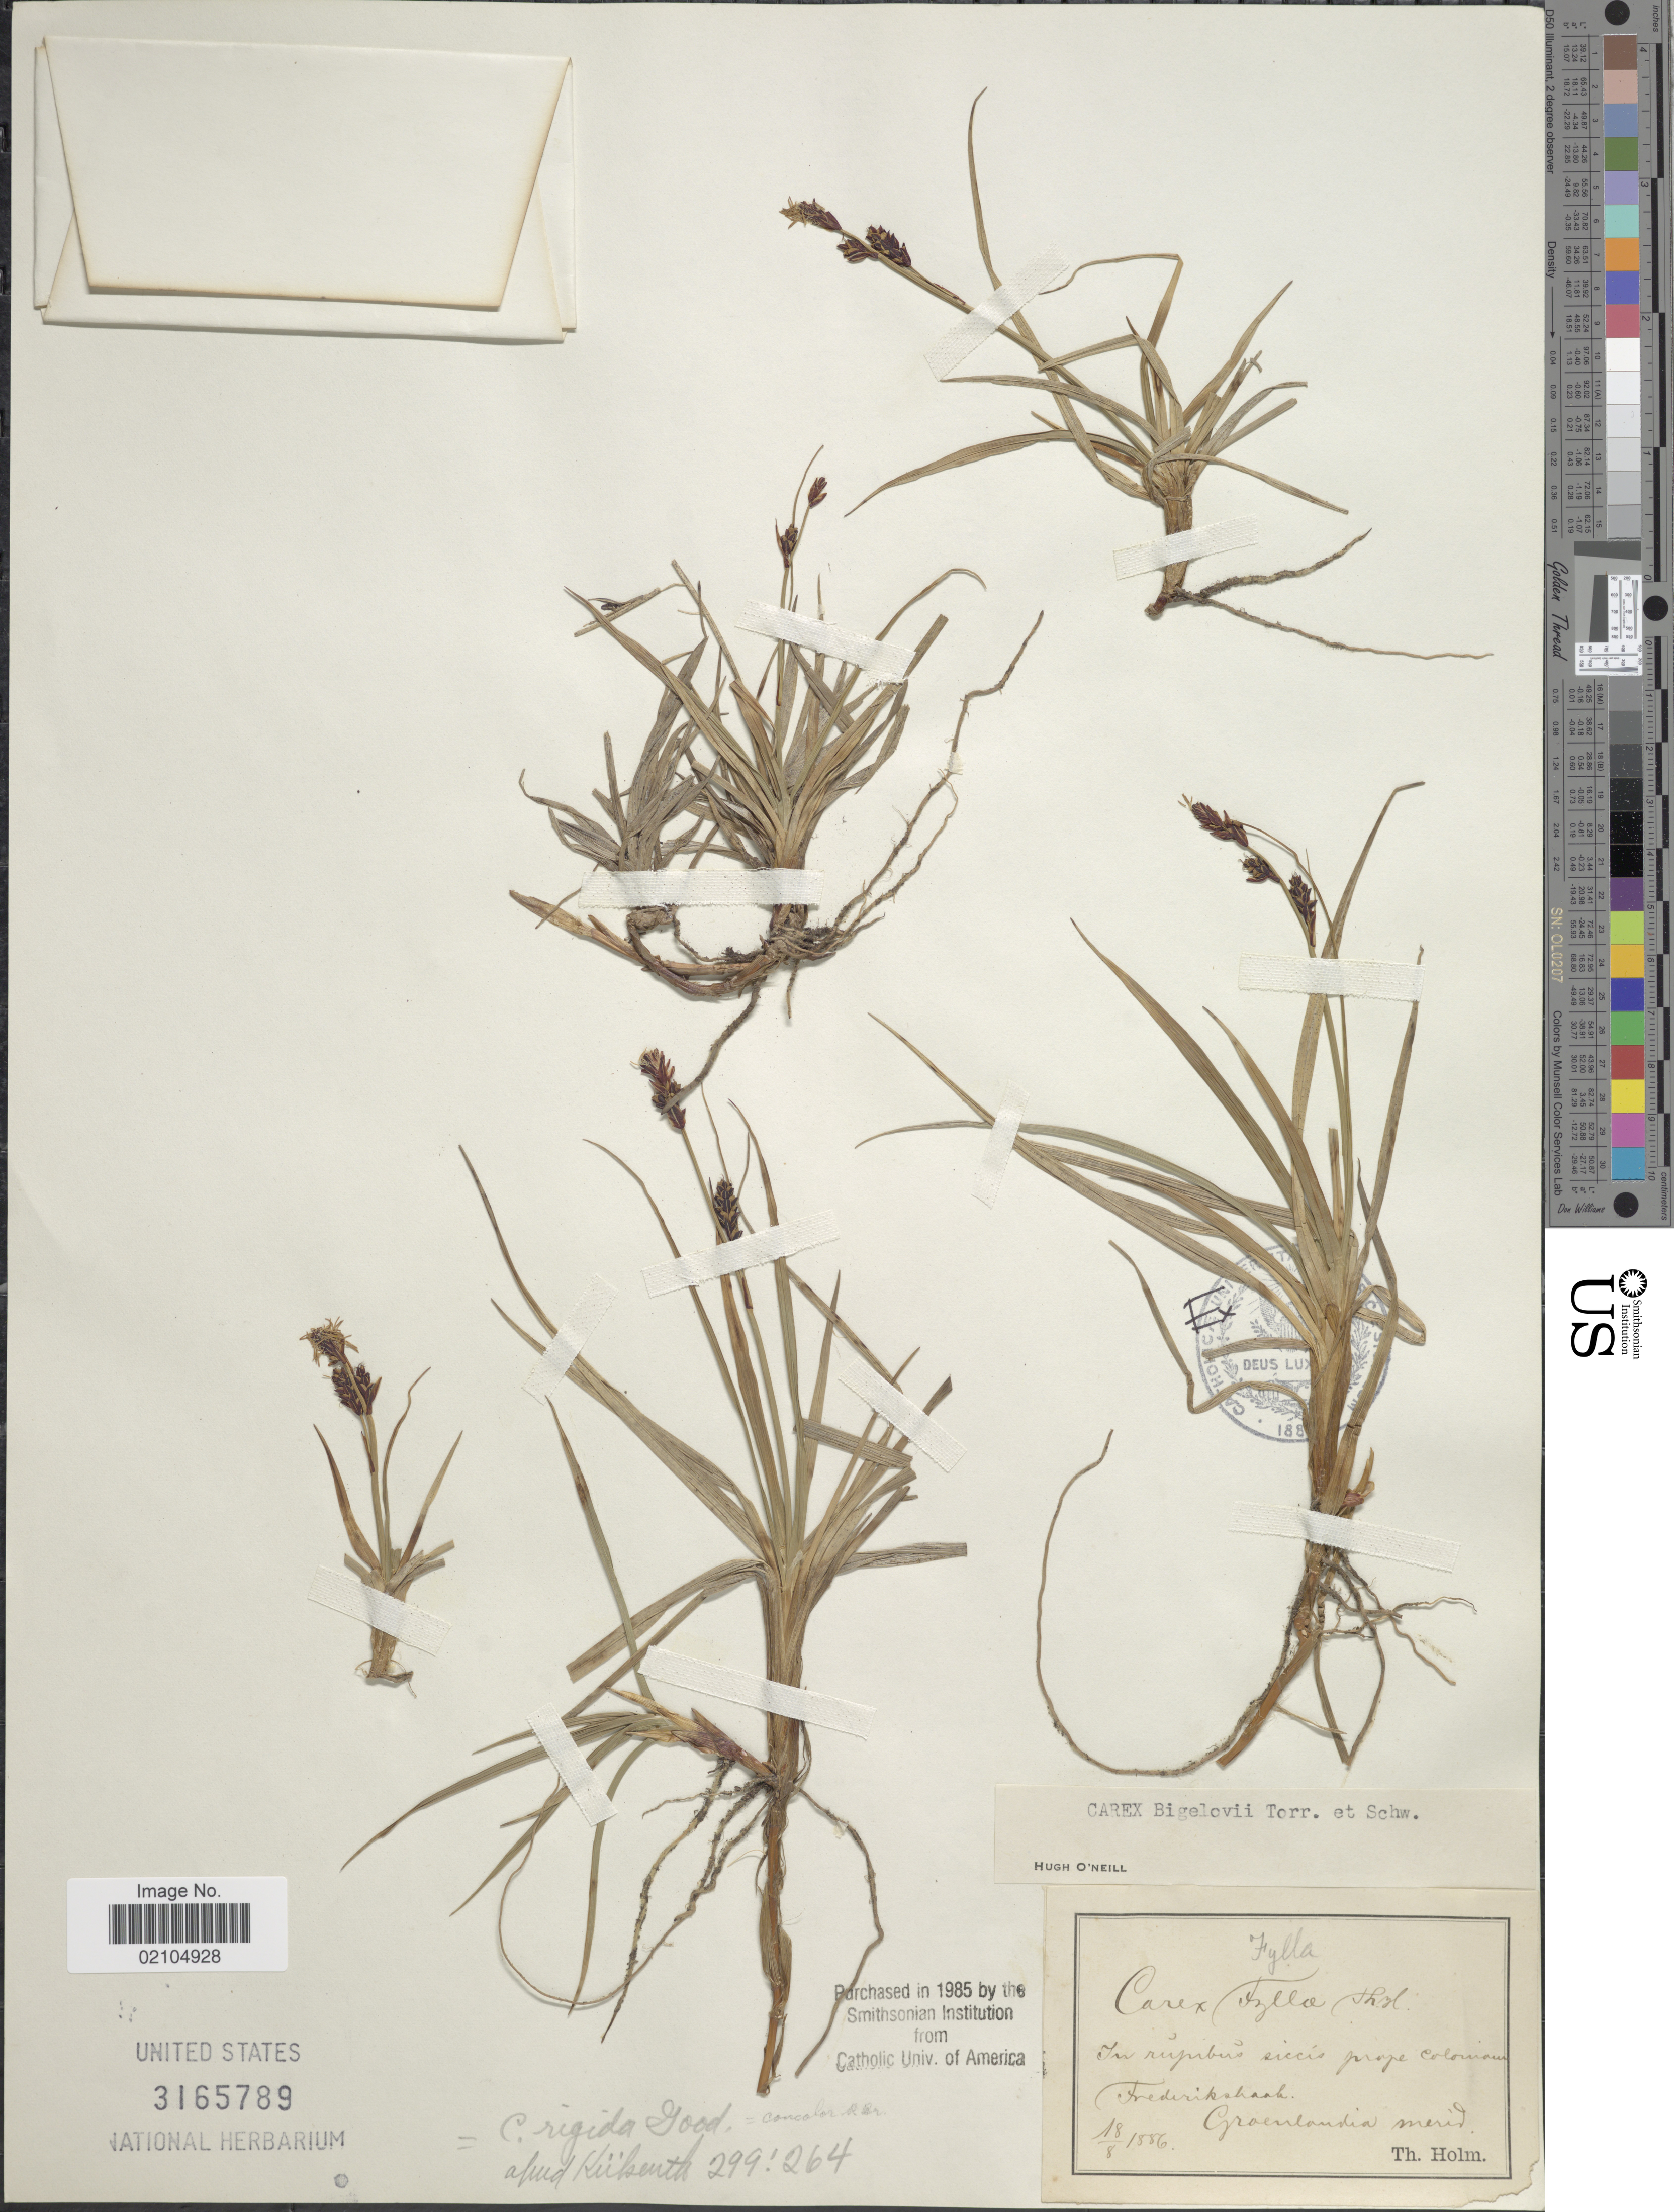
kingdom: Plantae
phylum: Tracheophyta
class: Liliopsida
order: Poales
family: Cyperaceae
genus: Carex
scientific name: Carex bigelowii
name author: Torr. ex Schwein.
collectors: T. Holm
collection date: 1886-08-18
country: Greenland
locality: In rupibus siccis prope colonian Frederikshaab, Groenlandia merid.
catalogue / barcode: US 3165789